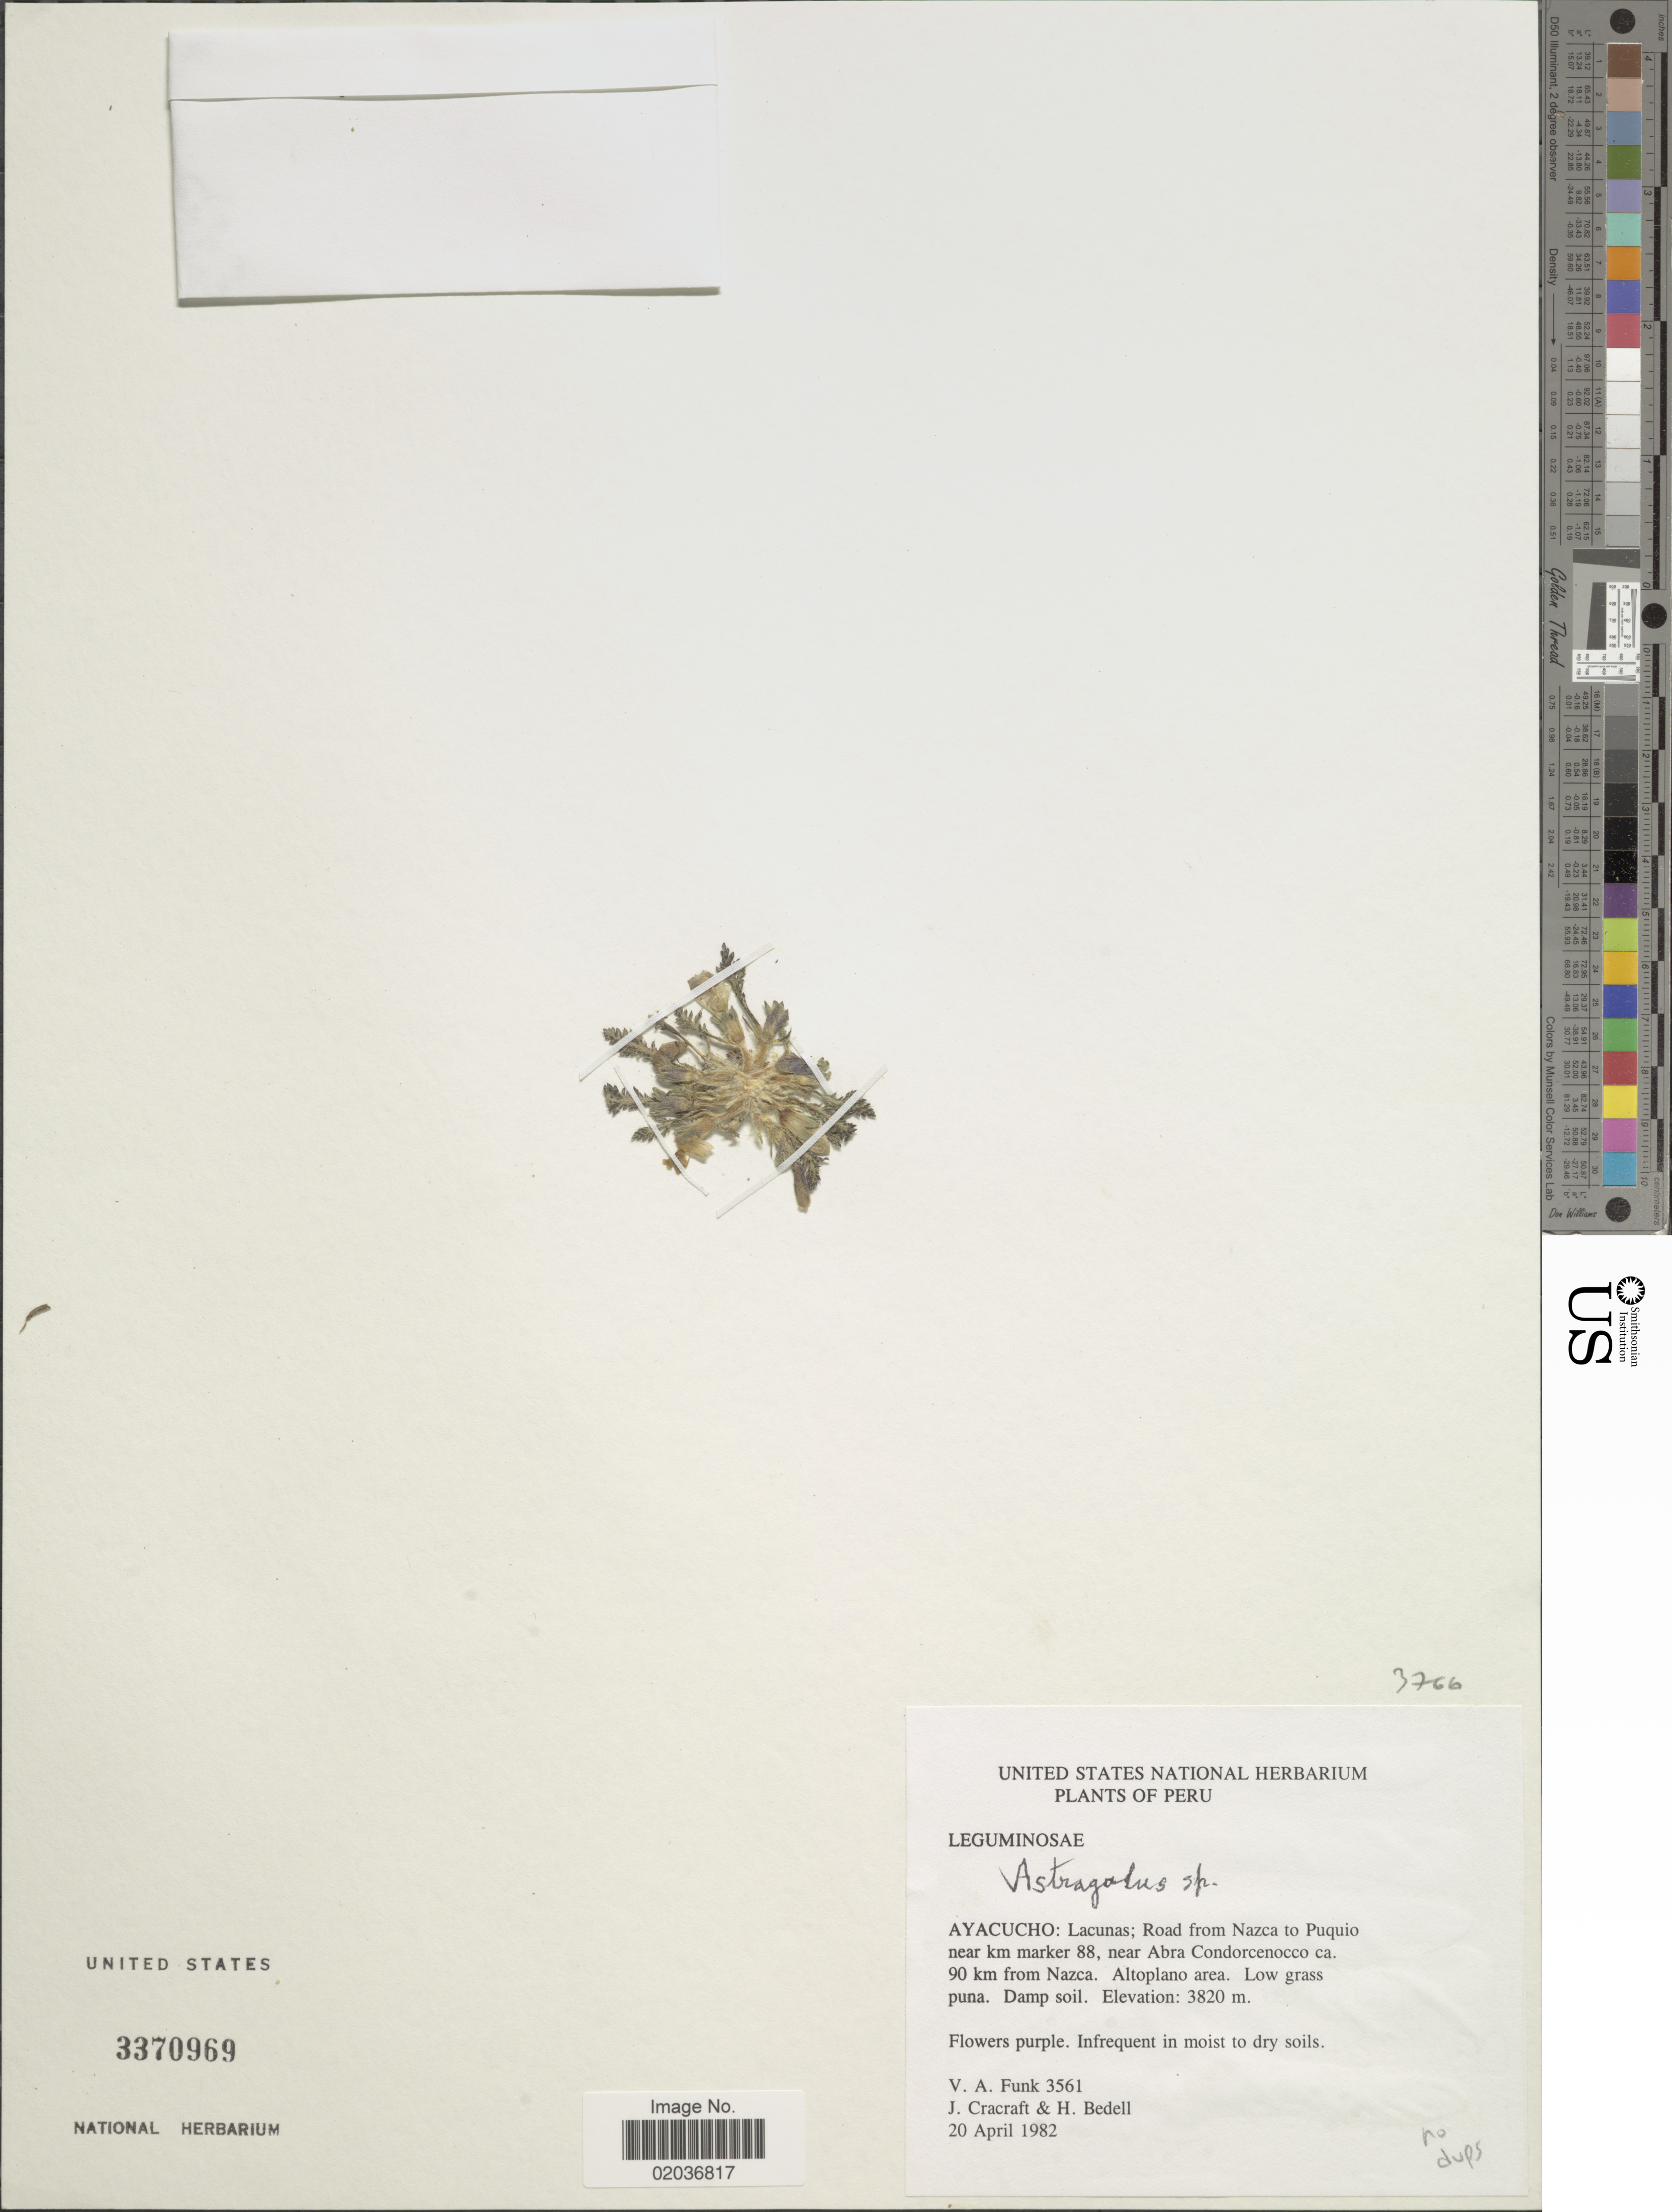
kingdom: Plantae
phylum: Tracheophyta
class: Magnoliopsida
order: Fabales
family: Fabaceae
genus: Astragalus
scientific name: Astragalus sp.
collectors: V. Funk, J. L. Cracraft & H. Bedell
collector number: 3561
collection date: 1982-04-20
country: Peru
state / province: Ayacucho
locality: Lacunas; Road from Nazca to Puquio near km marker 88, near Abra Condorcenocco ca. 90 km from Nazca. Altoplano area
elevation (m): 3820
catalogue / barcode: US 3370969